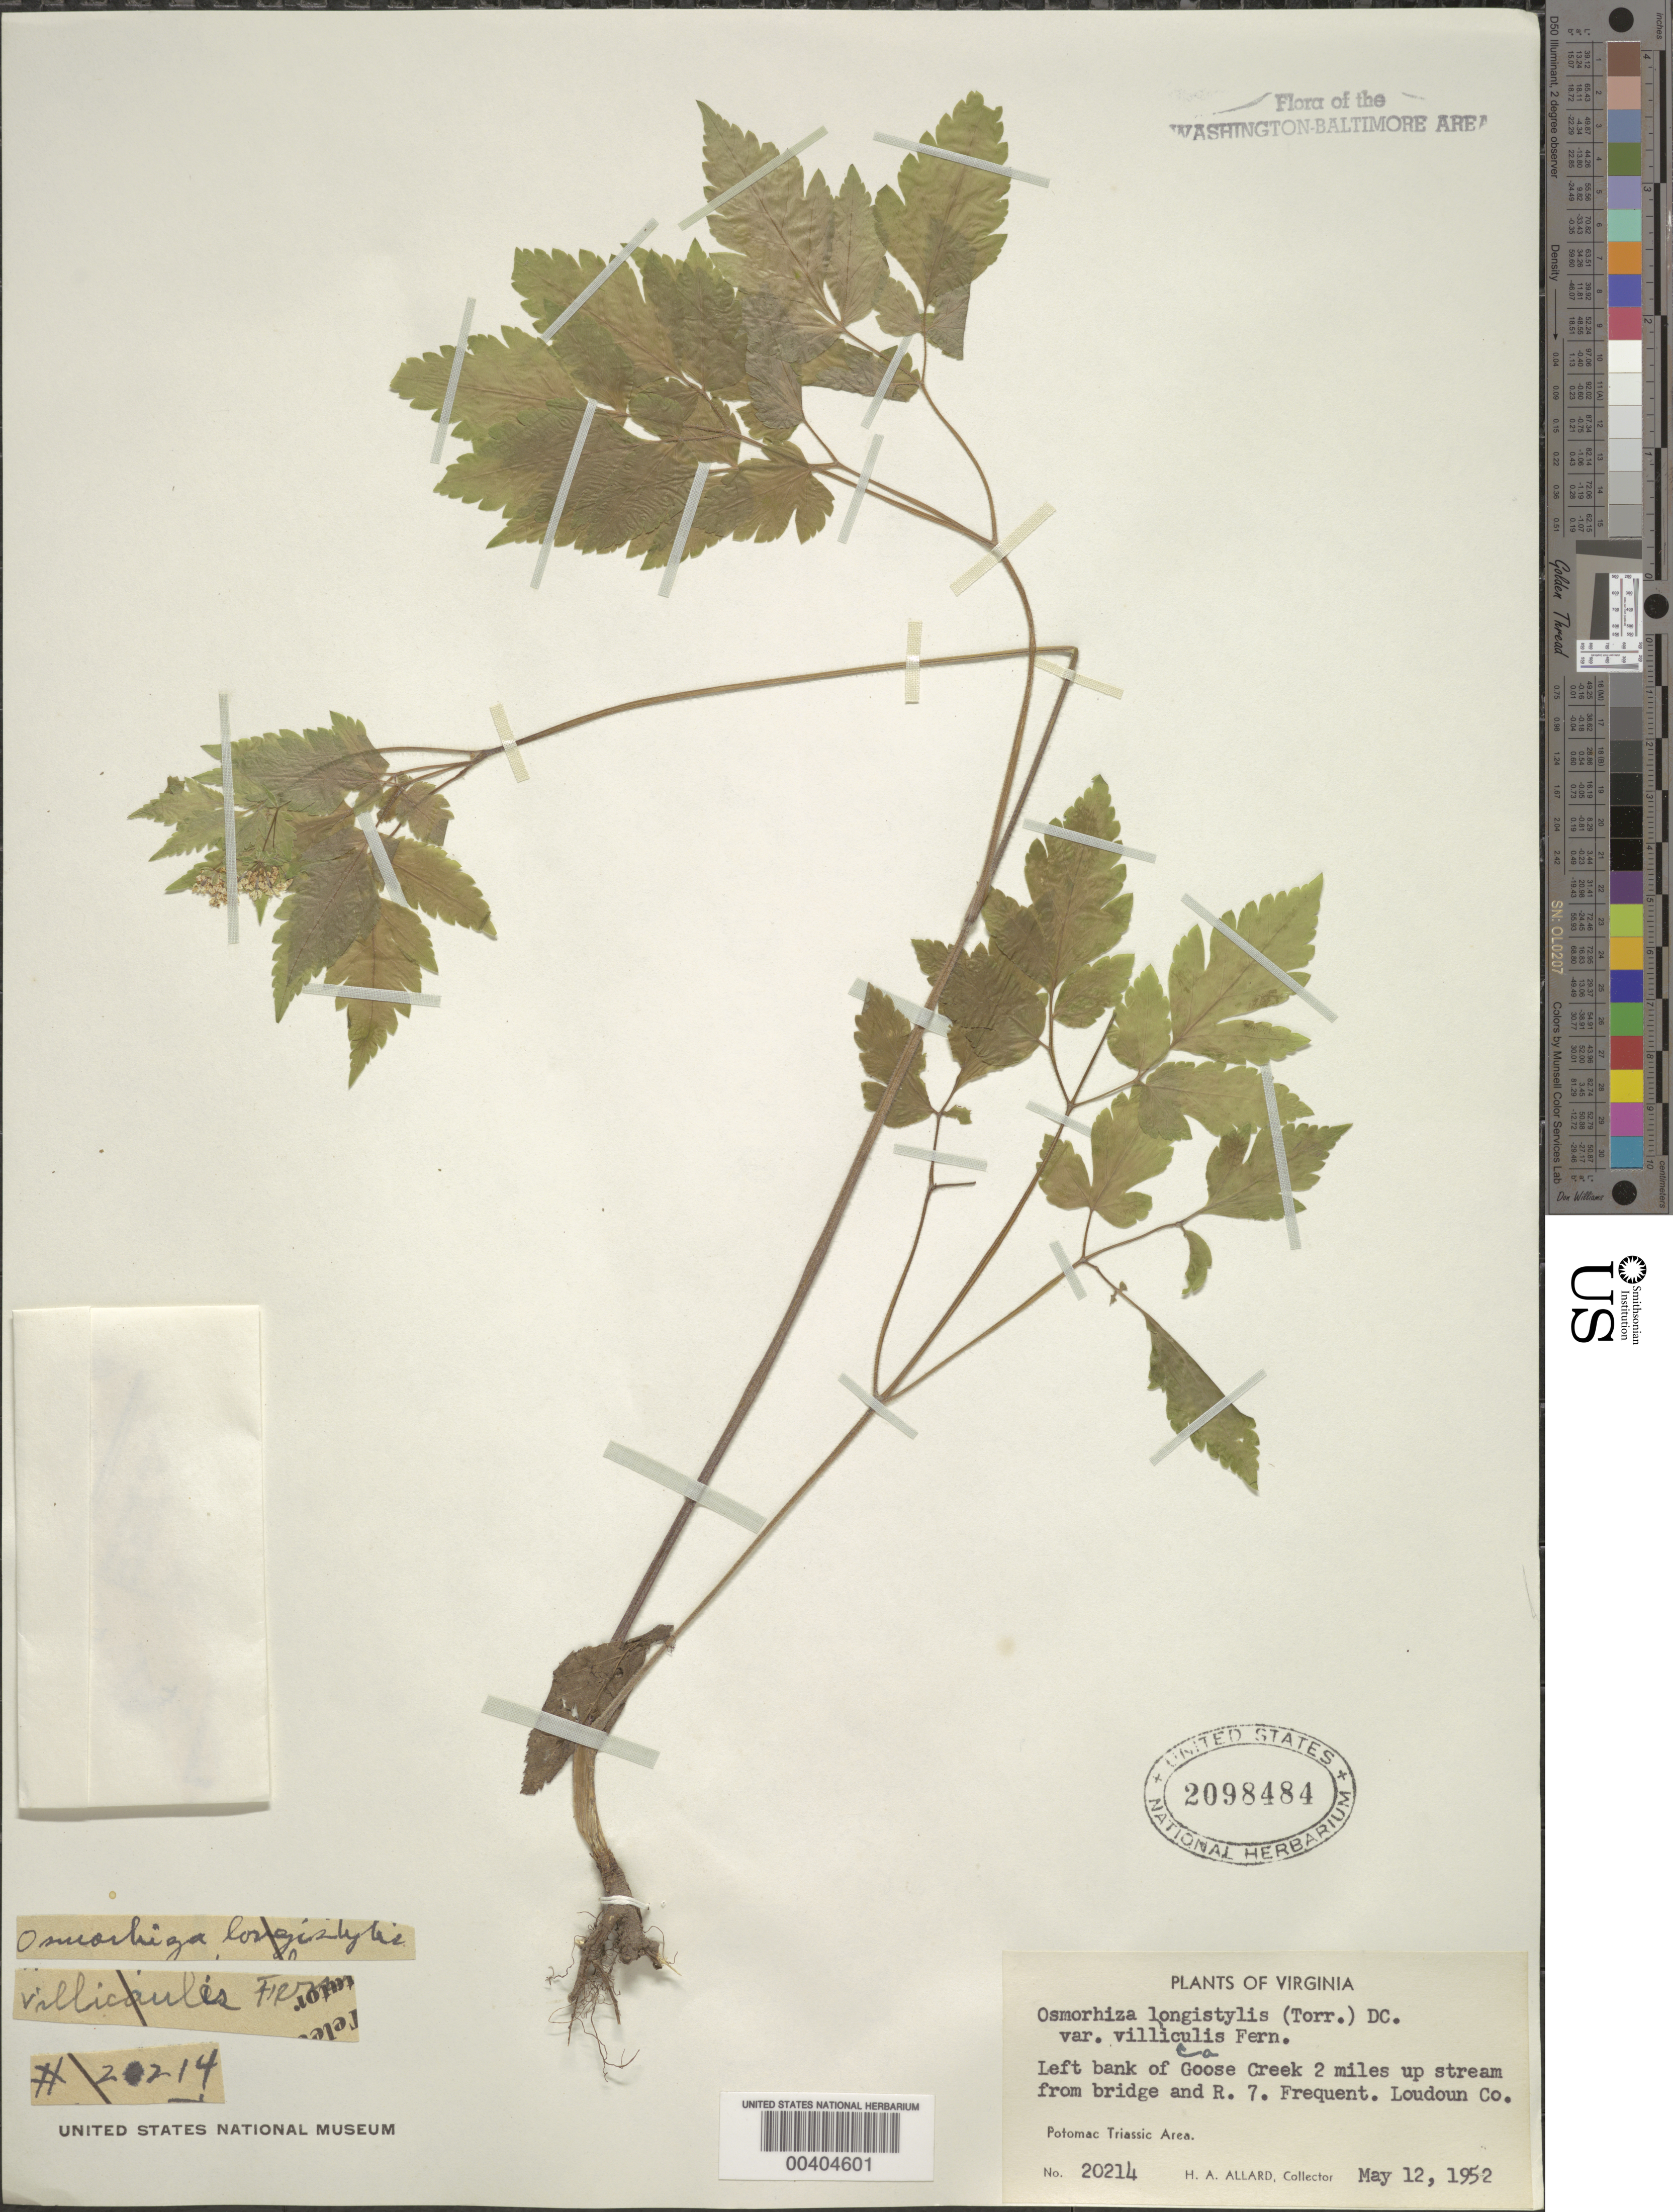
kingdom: Plantae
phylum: Tracheophyta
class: Magnoliopsida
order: Apiales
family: Apiaceae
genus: Osmorhiza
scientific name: Osmorhiza longistylis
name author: (Torr.) DC.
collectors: H. A. Allard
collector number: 20214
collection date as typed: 12 May 1952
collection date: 1952-05-12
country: United States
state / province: Virginia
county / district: Loudoun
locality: Upstream from Route 7 on Goose Creek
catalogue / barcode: US 2098484